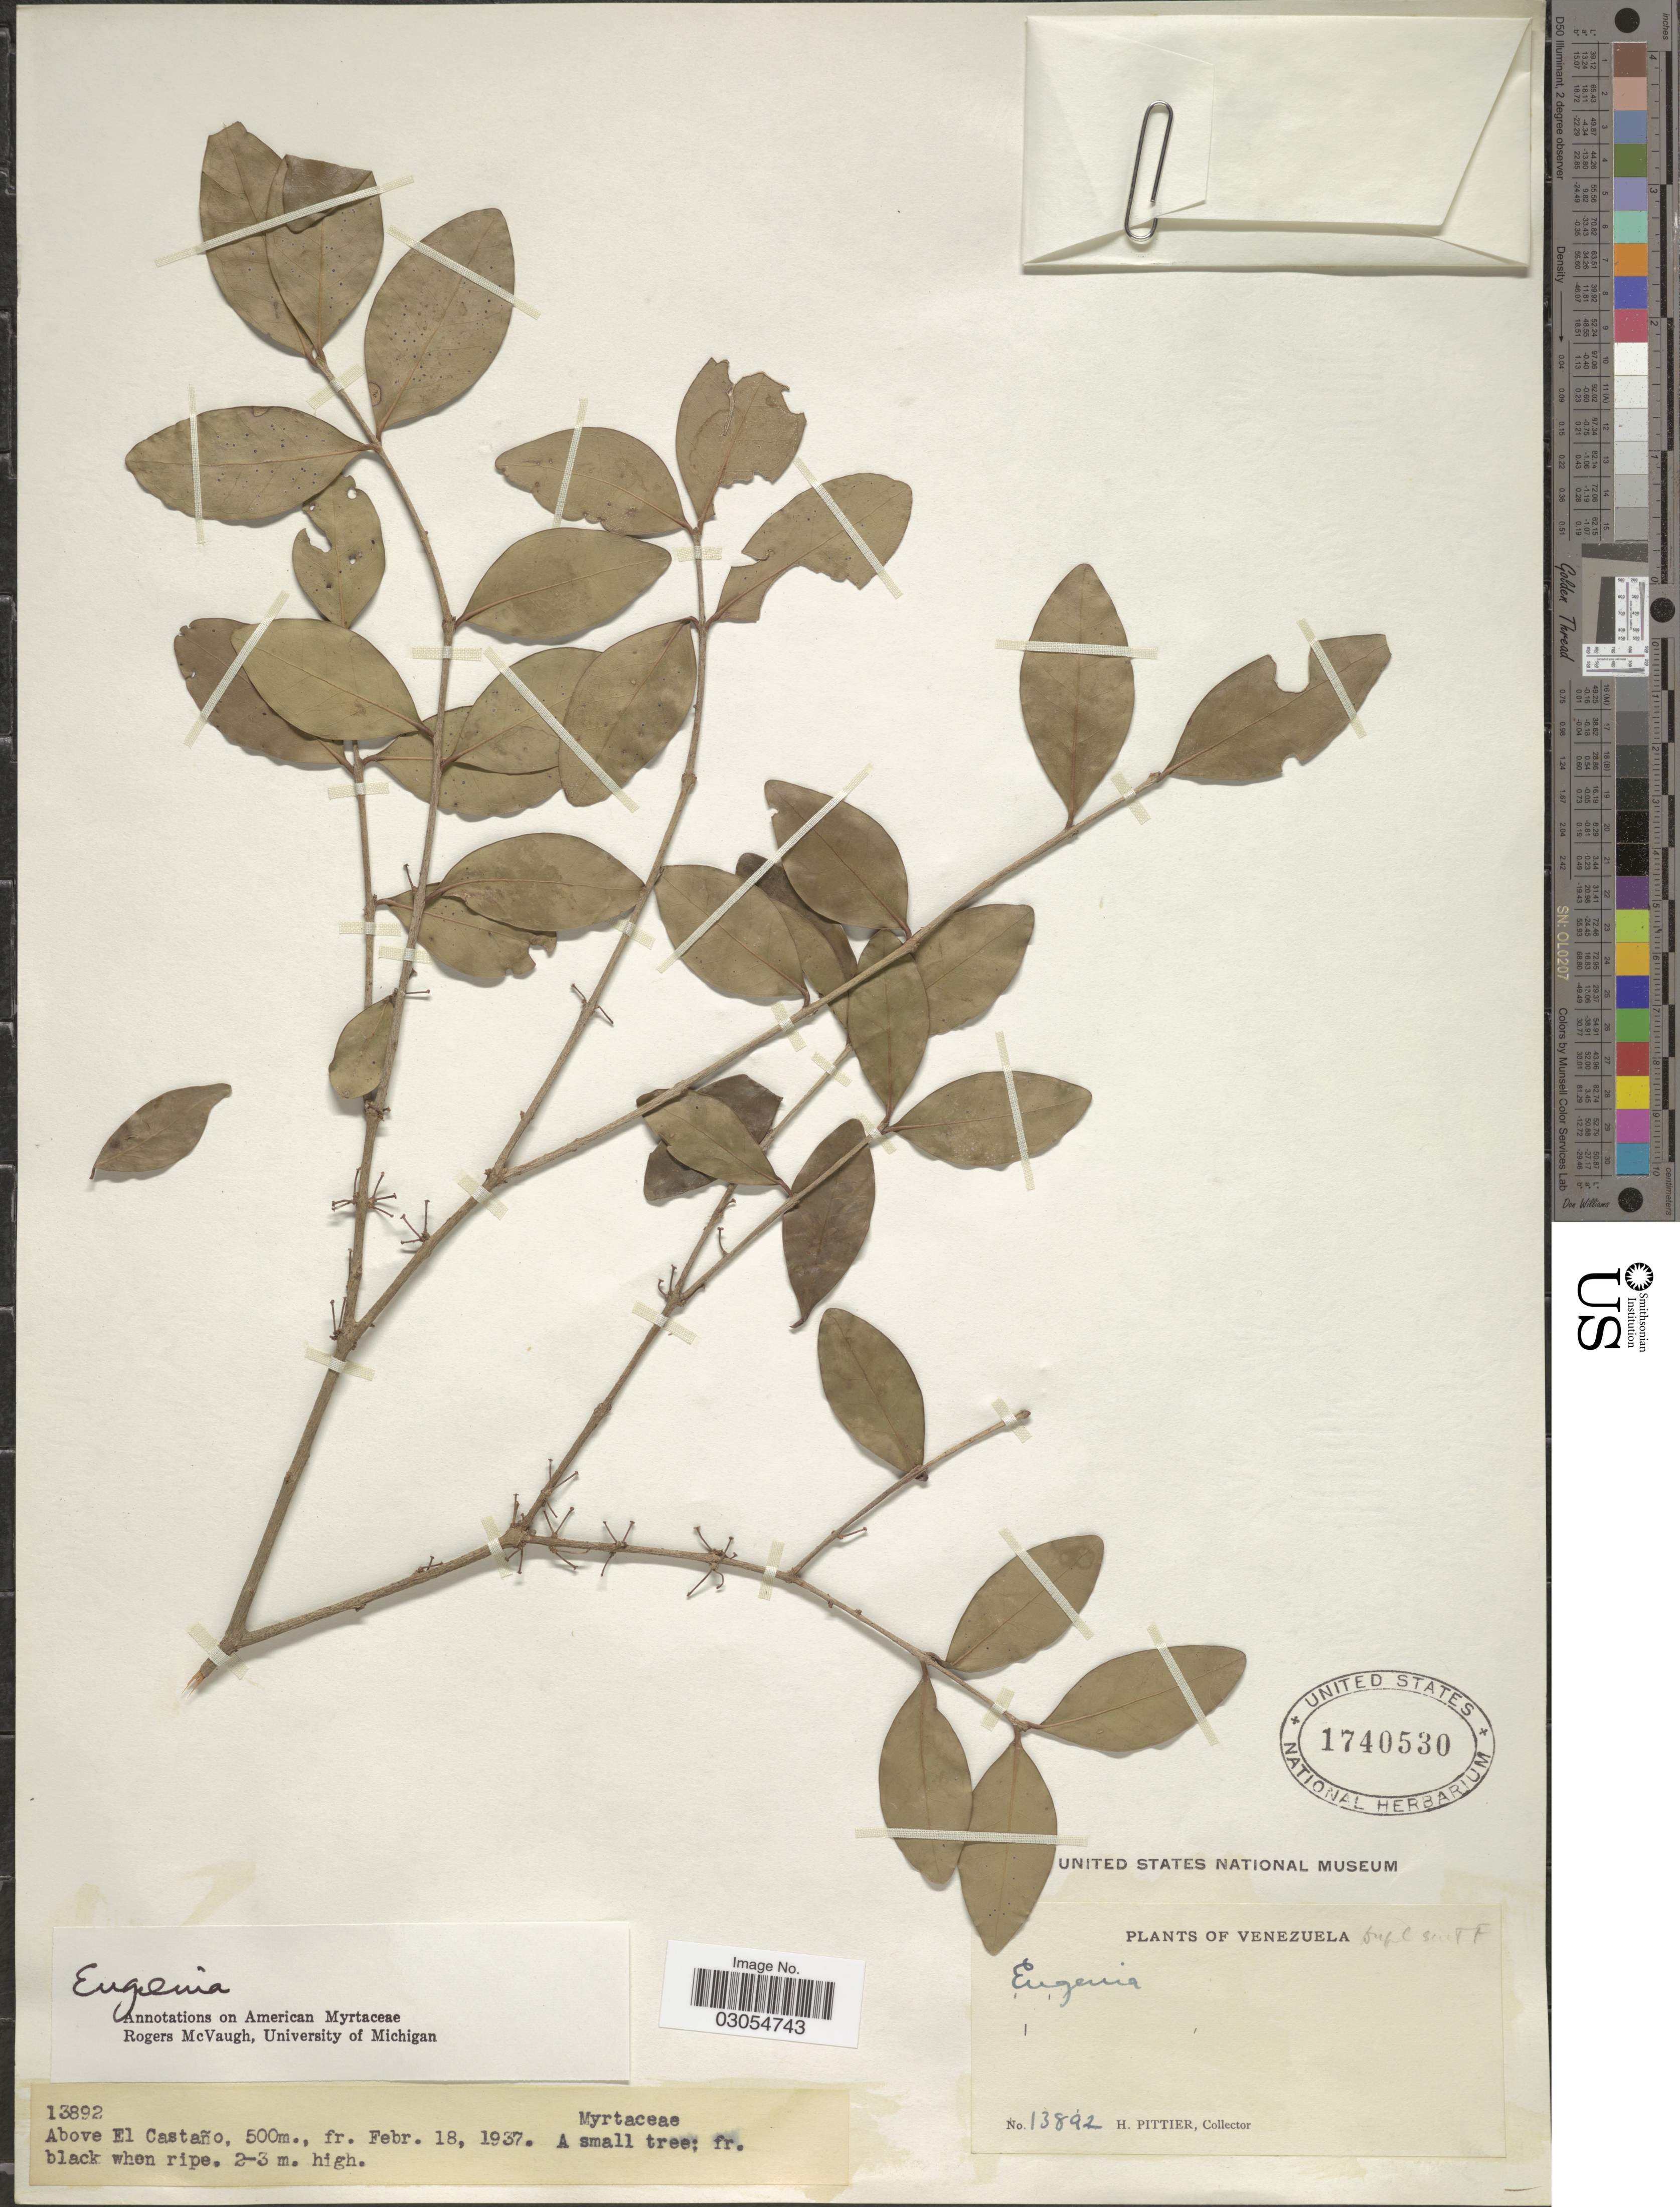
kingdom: Plantae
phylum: Tracheophyta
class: Magnoliopsida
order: Myrtales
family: Myrtaceae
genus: Eugenia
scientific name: Eugenia sp.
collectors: H. F. Pittier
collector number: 13892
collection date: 1937-02-18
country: Venezuela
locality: Above El Castaño.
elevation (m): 500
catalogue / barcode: US 1740530